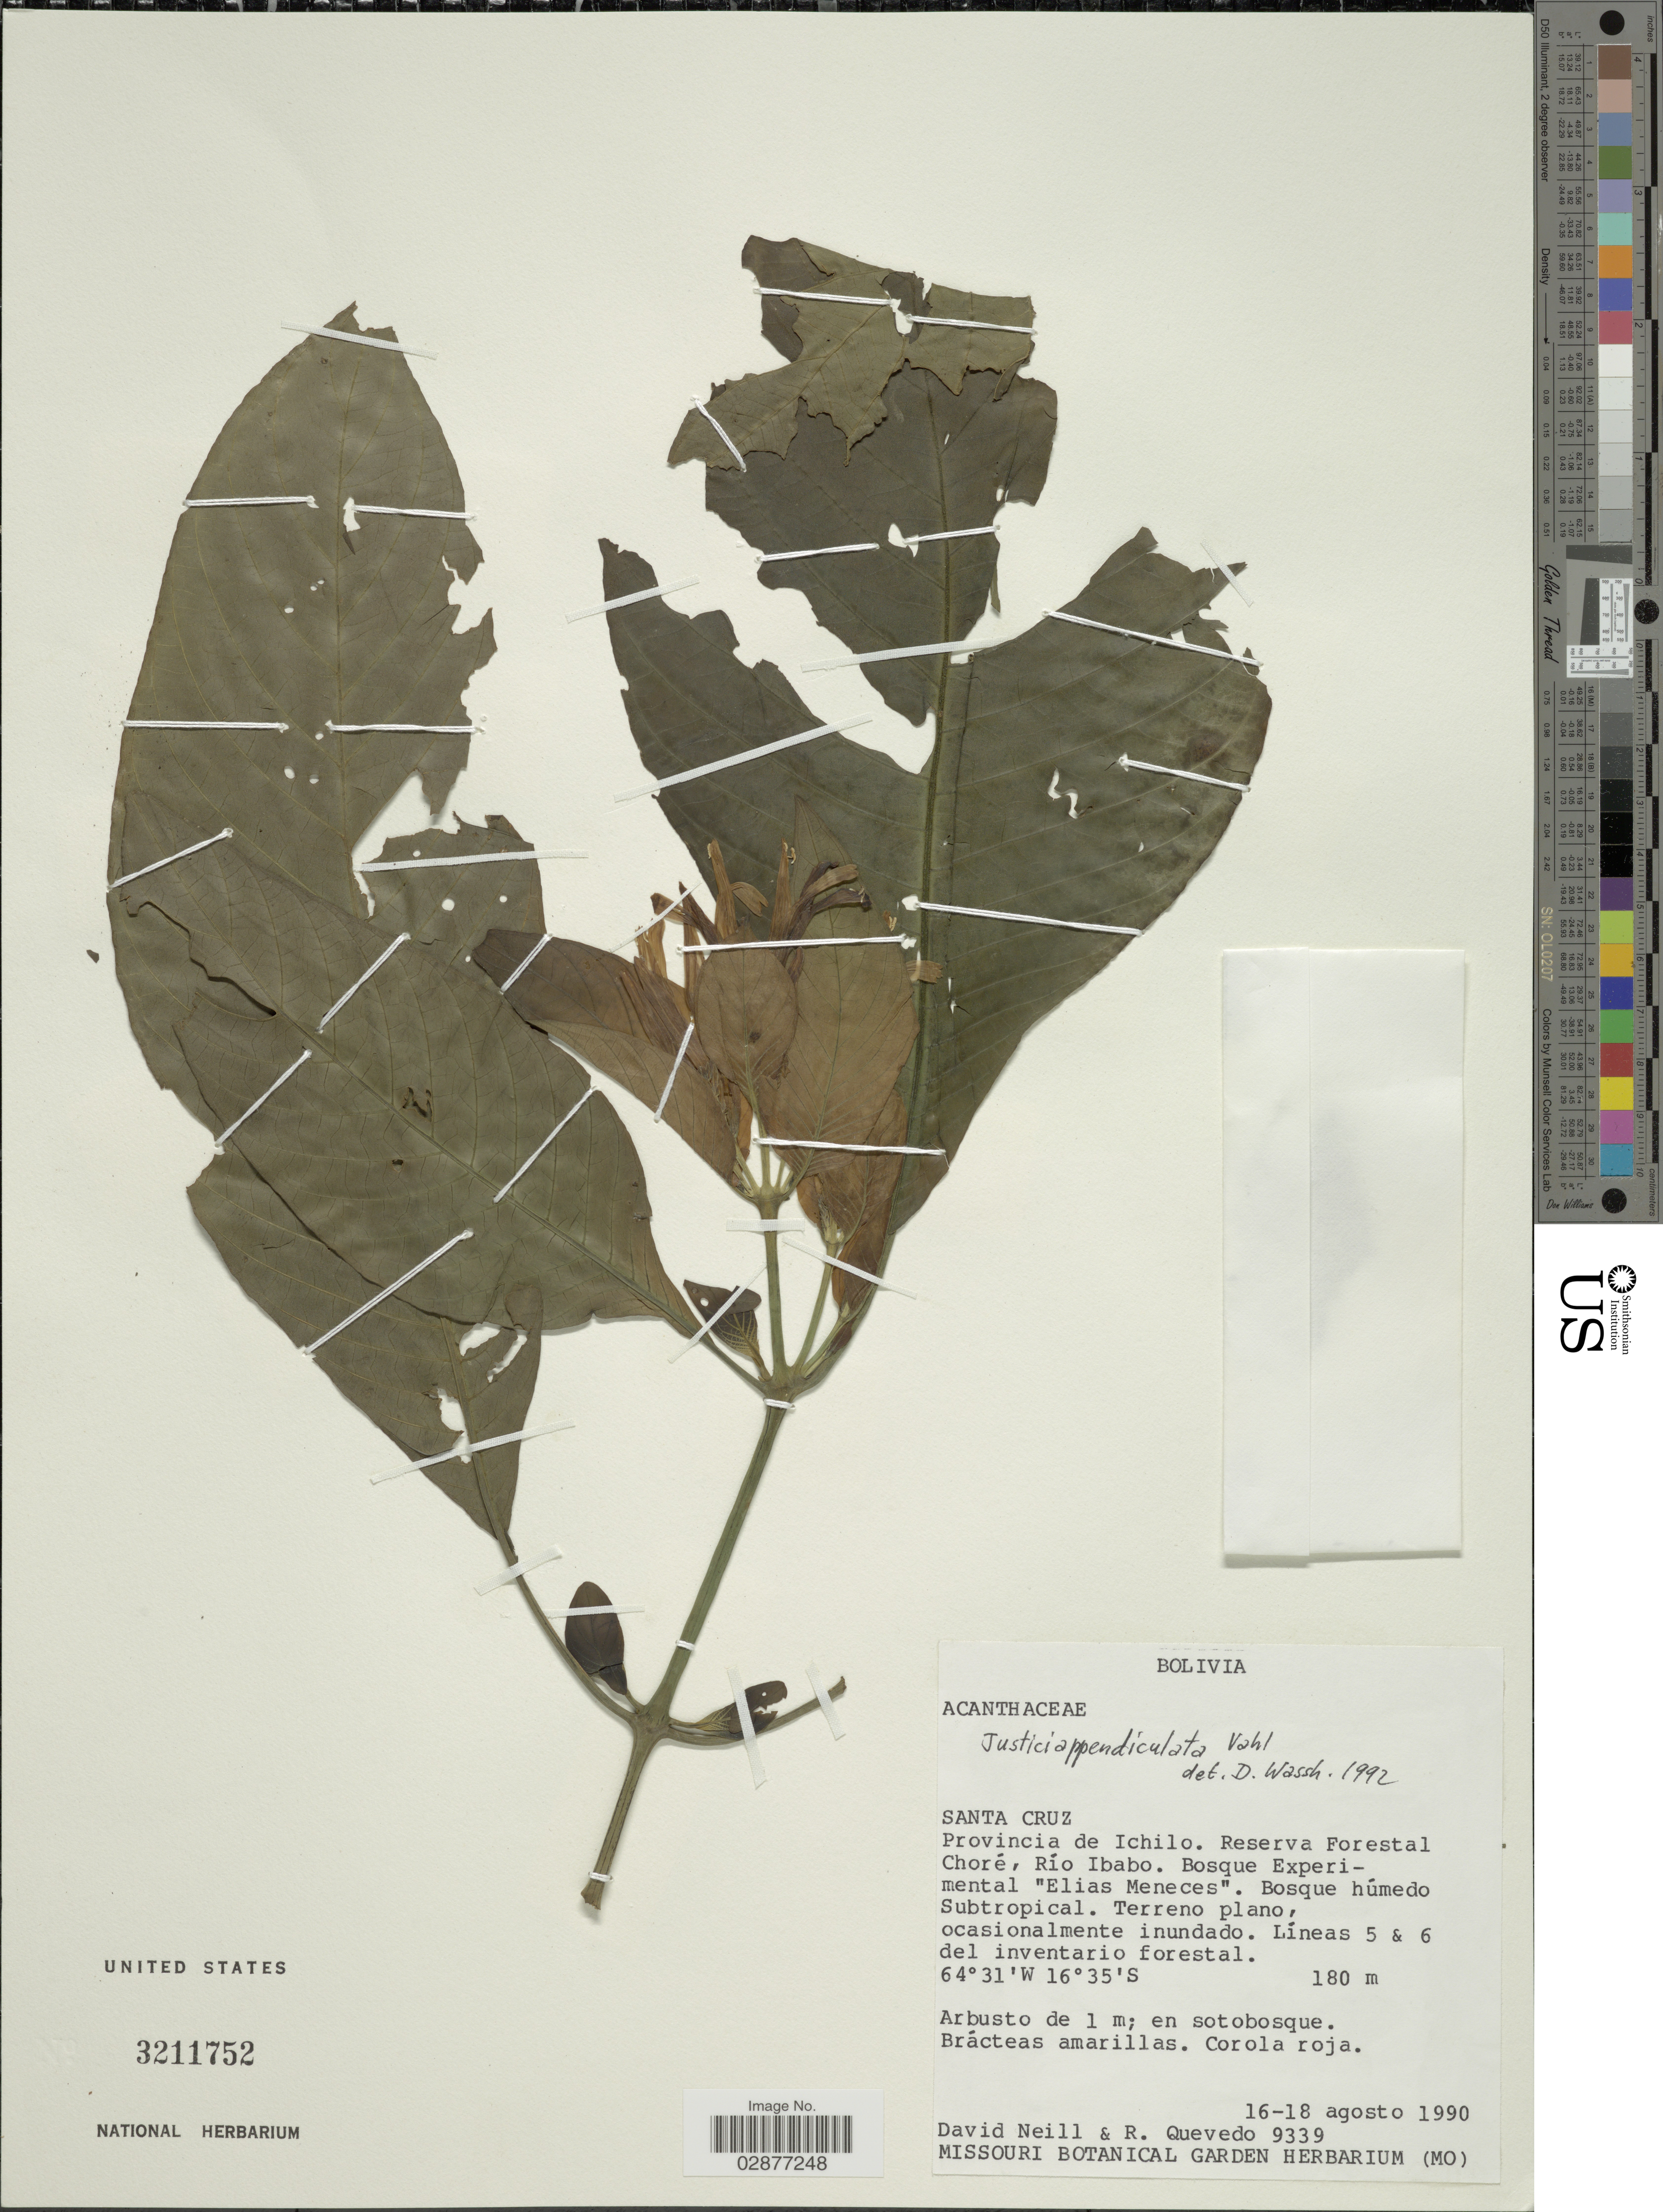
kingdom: Plantae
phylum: Tracheophyta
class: Magnoliopsida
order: Lamiales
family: Acanthaceae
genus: Justicia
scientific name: Justicia appendiculata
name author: (Ruiz & Pav.) Vahl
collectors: D. Neill & -- Quevedo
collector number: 9339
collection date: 1990-08-16/1990-08-18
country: Bolivia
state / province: Santa Cruz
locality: Provincia de Ichilo. Reserva Forestal Choré, Río Ibabo. Bosque Experimental "Elias Meneces".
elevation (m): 180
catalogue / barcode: US 3211752